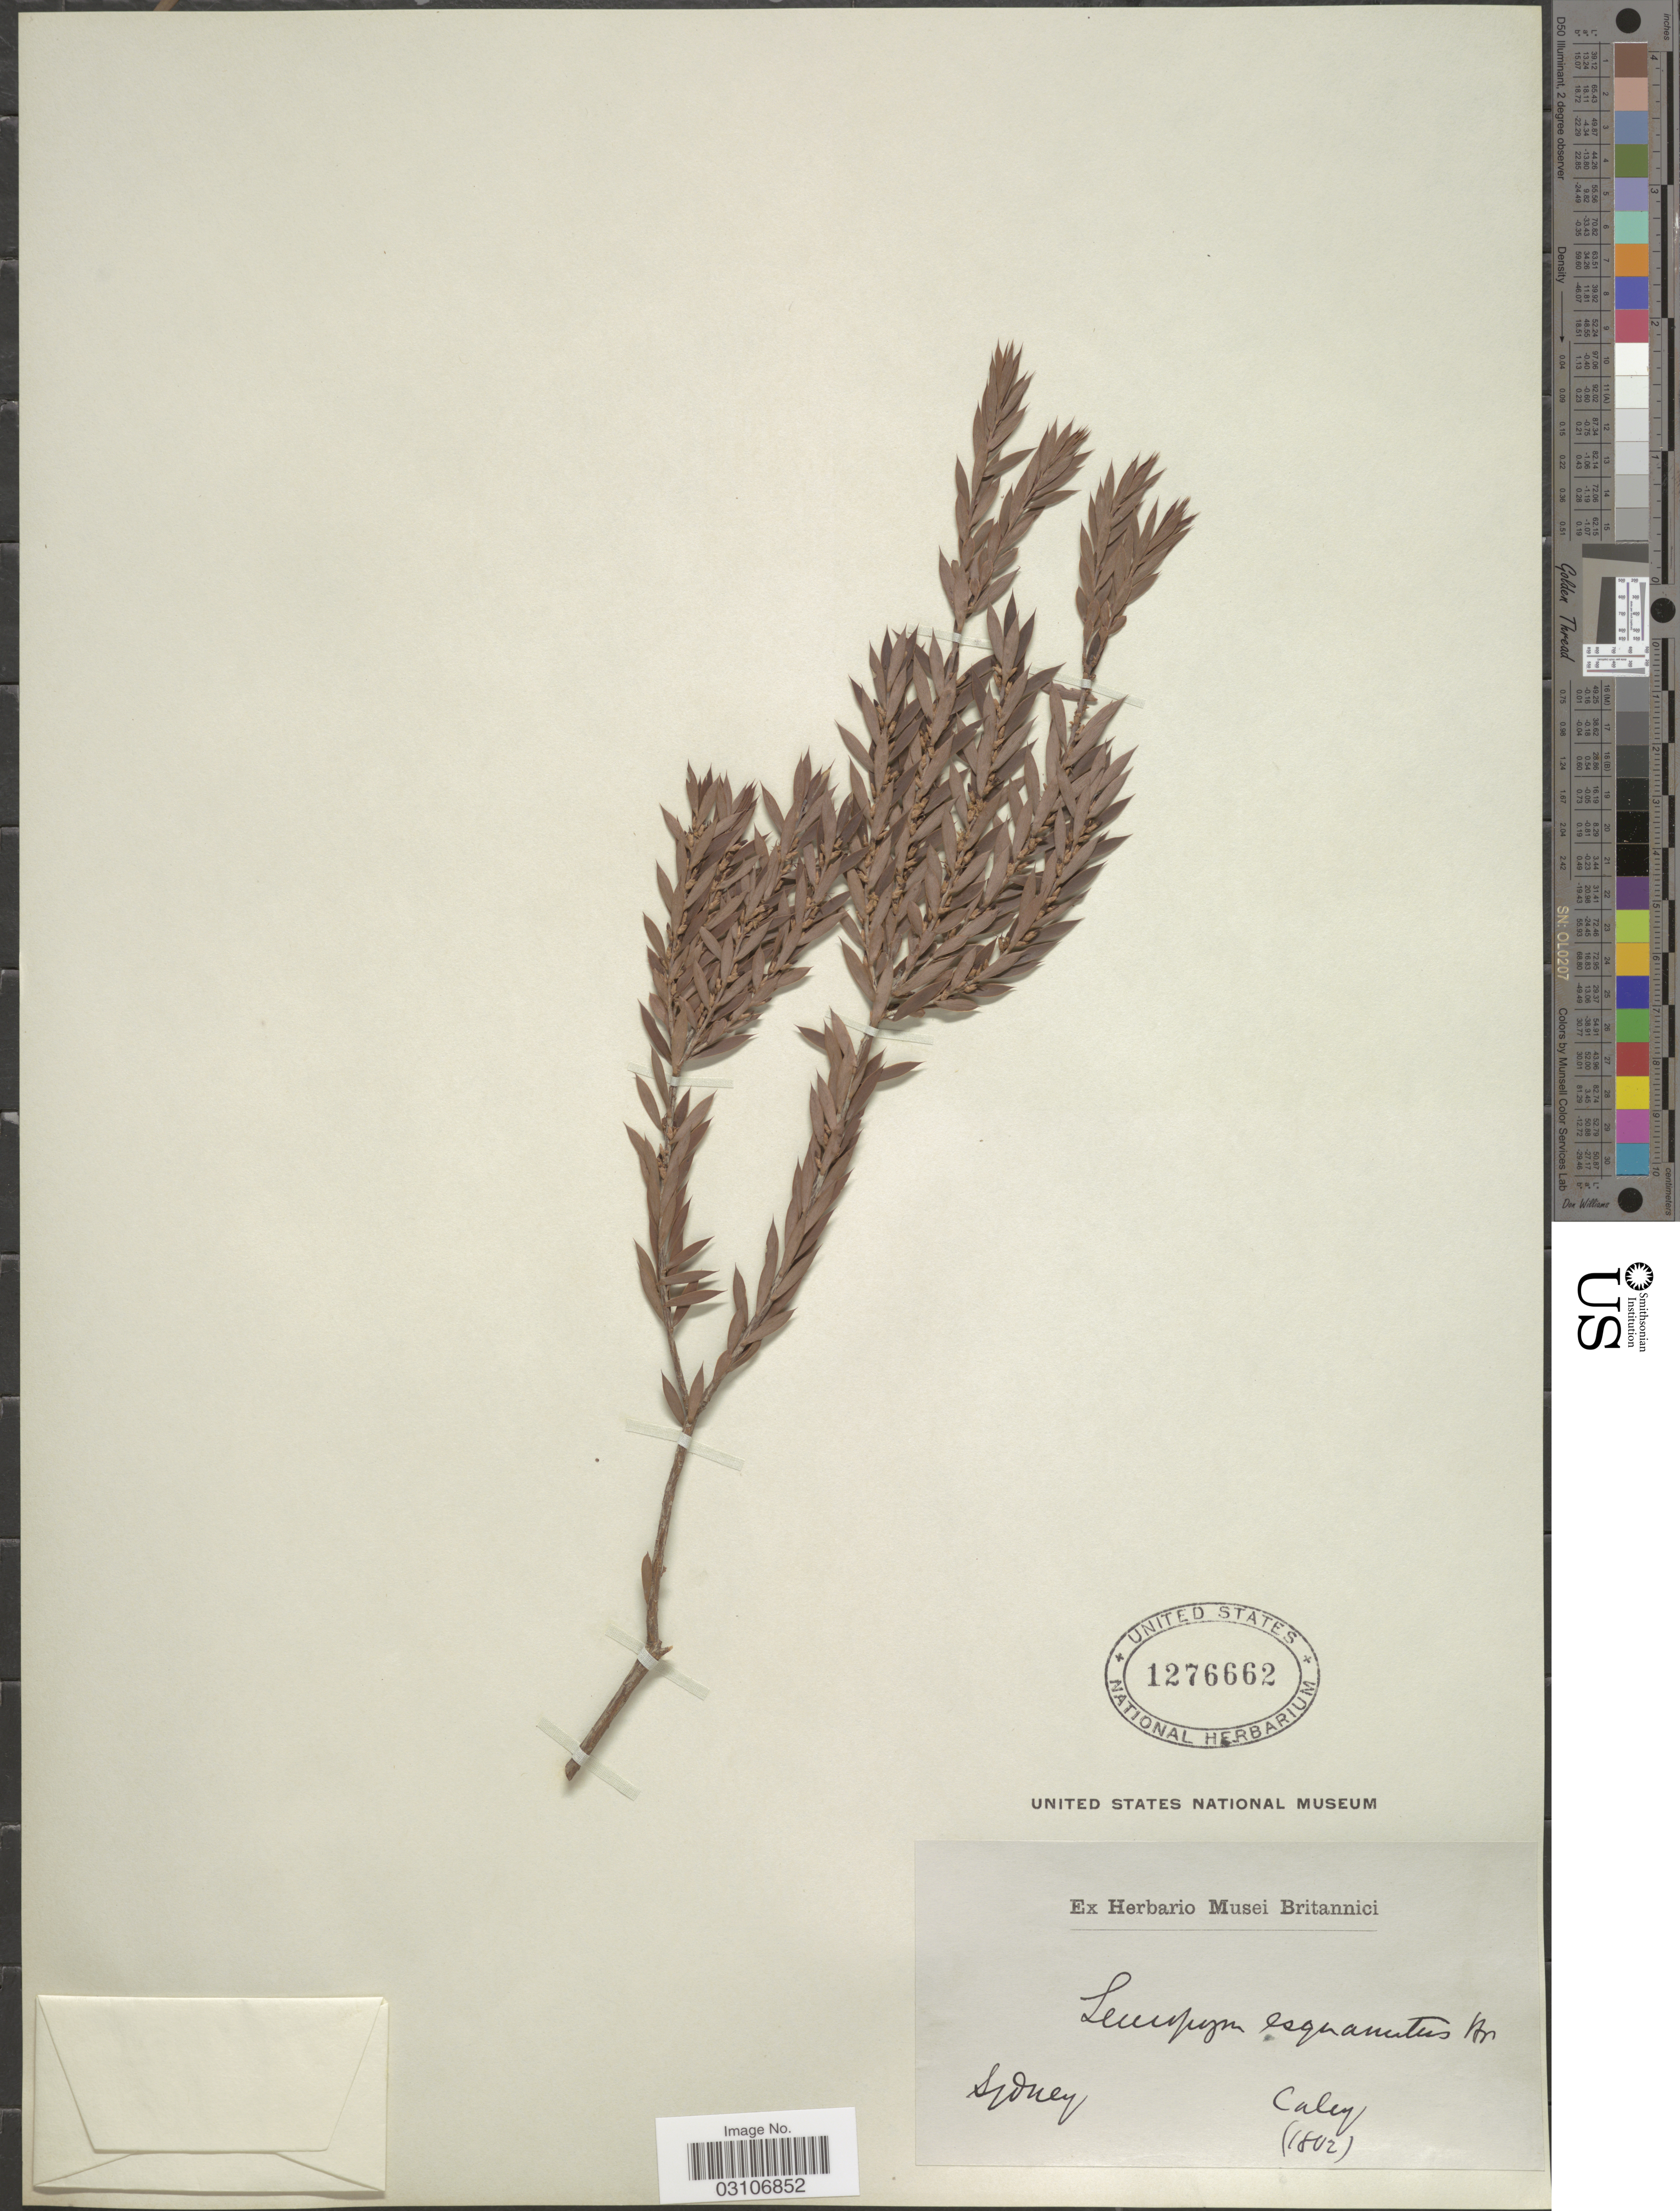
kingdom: Plantae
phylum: Tracheophyta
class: Magnoliopsida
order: Ericales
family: Ericaceae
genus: Leucopogon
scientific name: Leucopogon esquamatus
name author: R. Br.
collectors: -. Caley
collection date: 1802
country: Australia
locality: Sydney.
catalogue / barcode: US 1276662